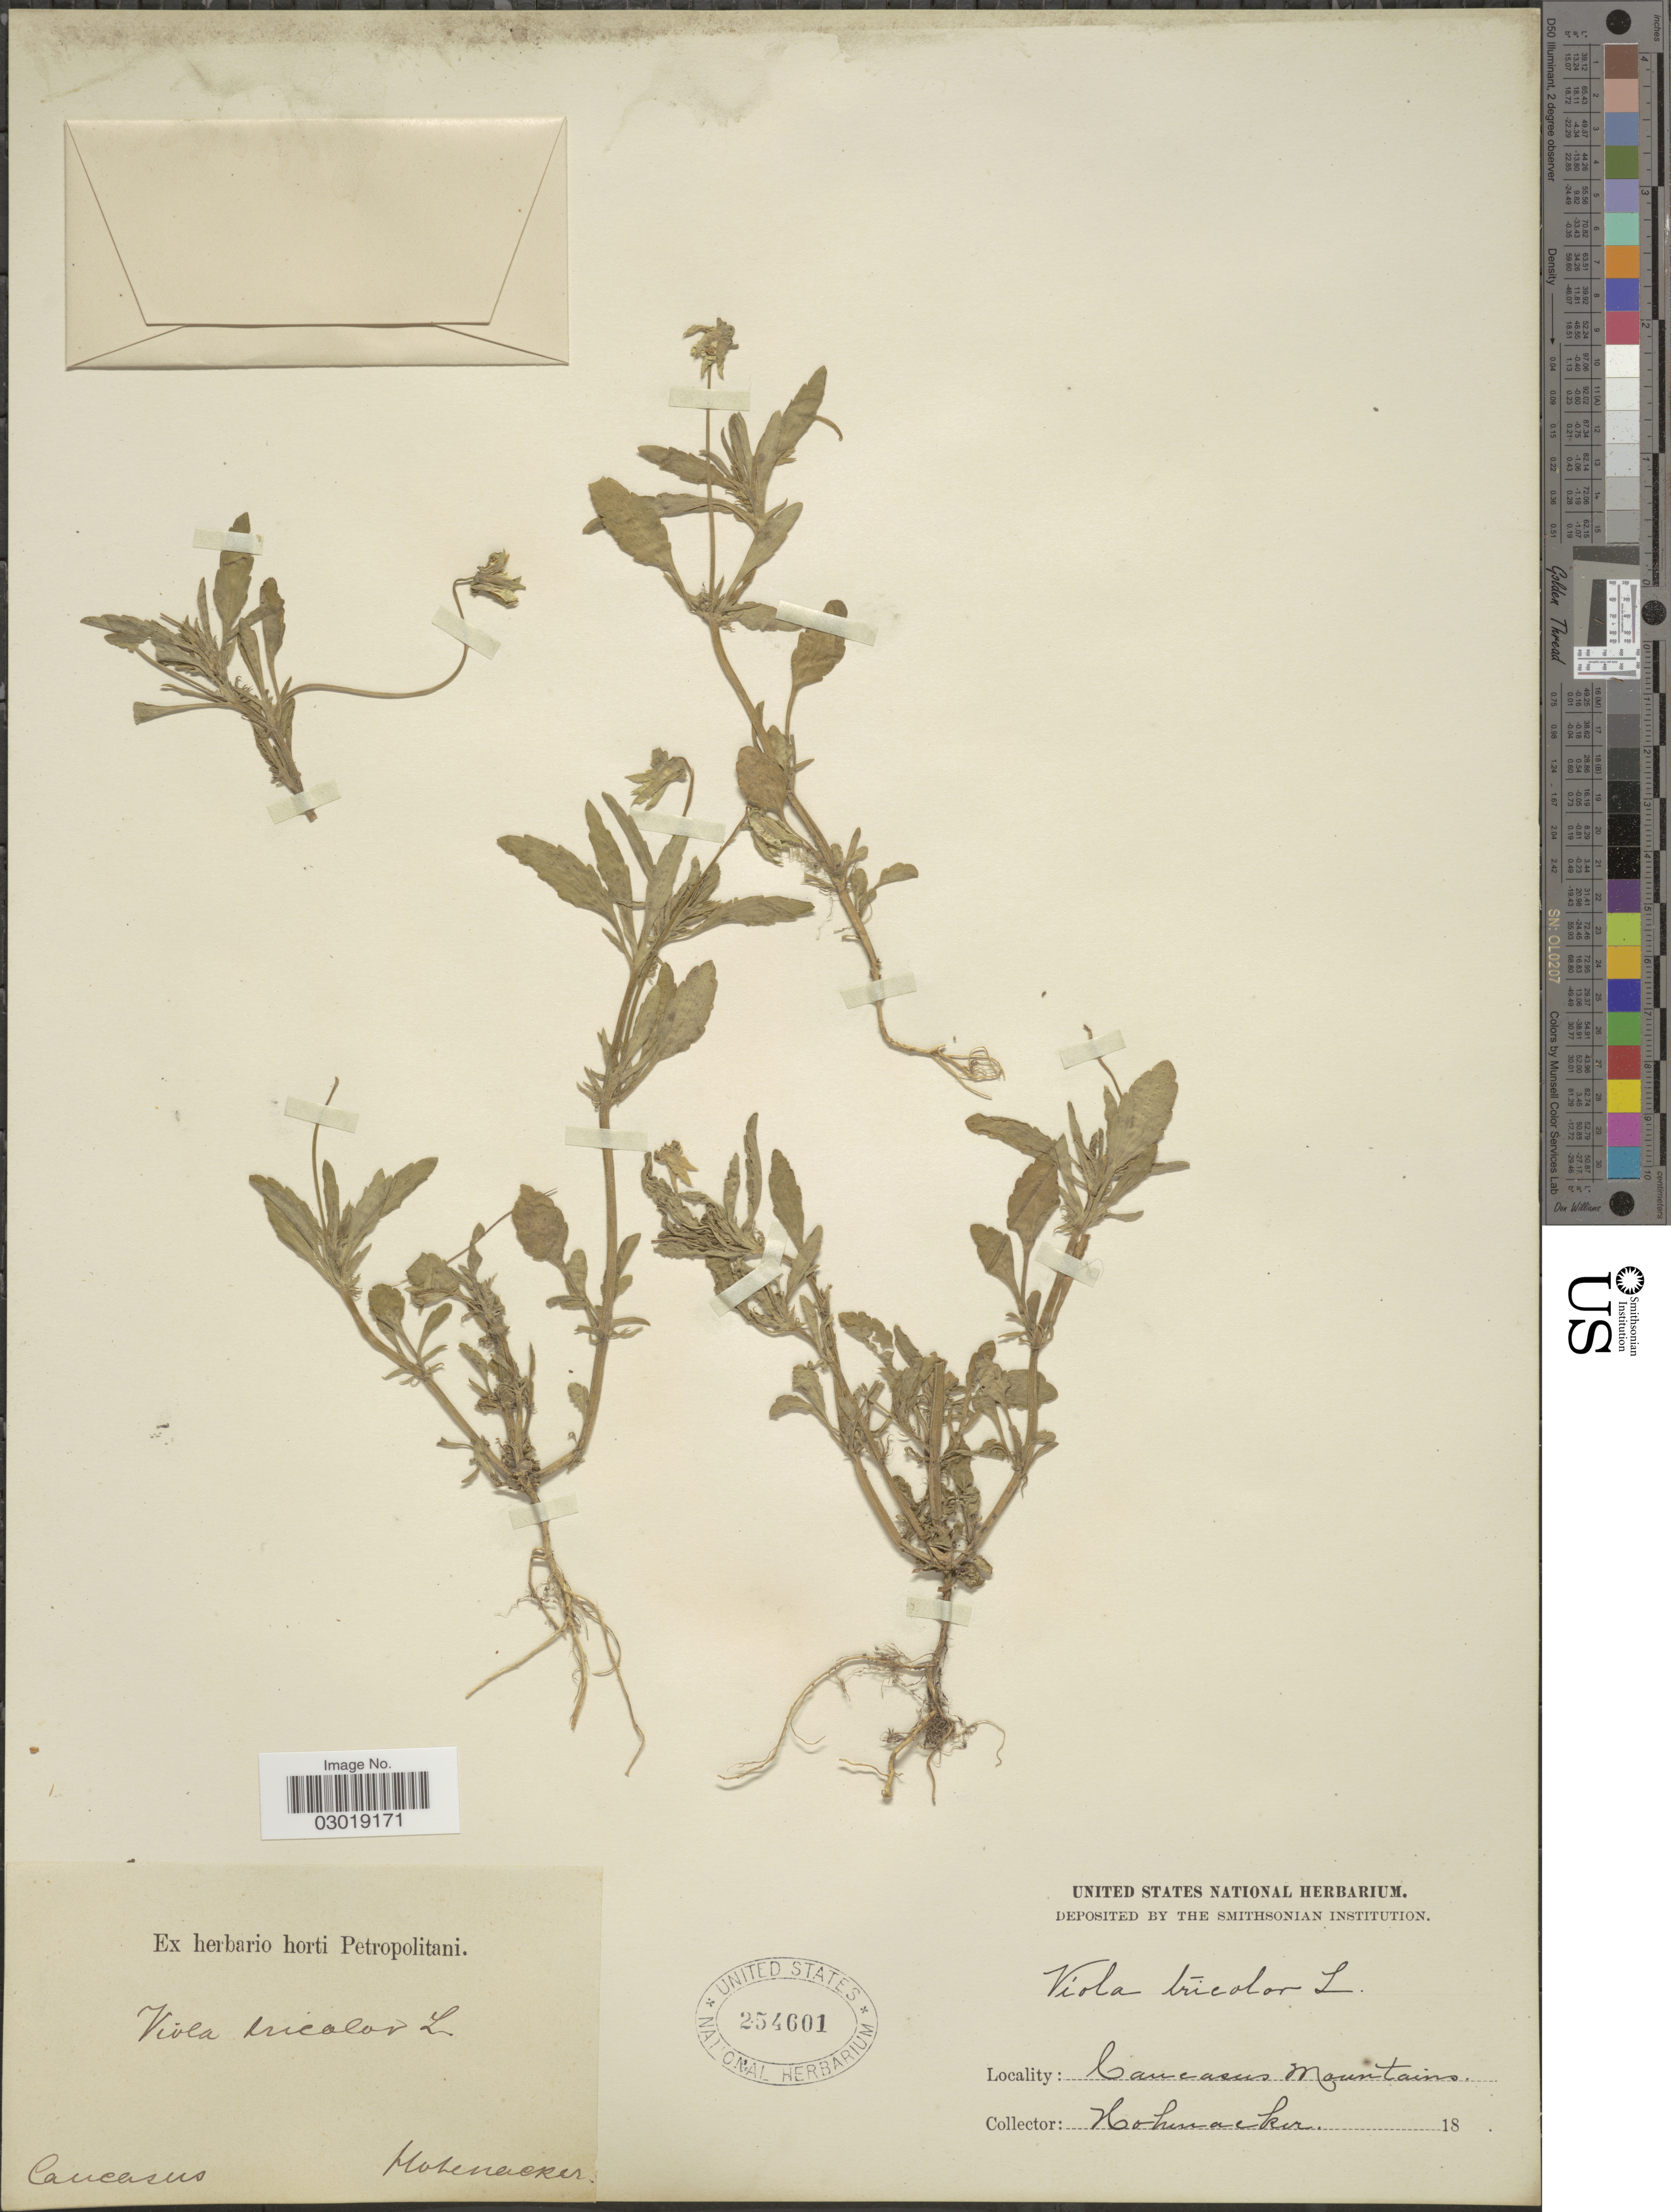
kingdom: Plantae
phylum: Tracheophyta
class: Magnoliopsida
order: Malpighiales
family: Violaceae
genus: Viola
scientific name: Viola tricolor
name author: L.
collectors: Hohenacker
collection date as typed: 18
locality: Caucasus Mountains.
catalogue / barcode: US 254601